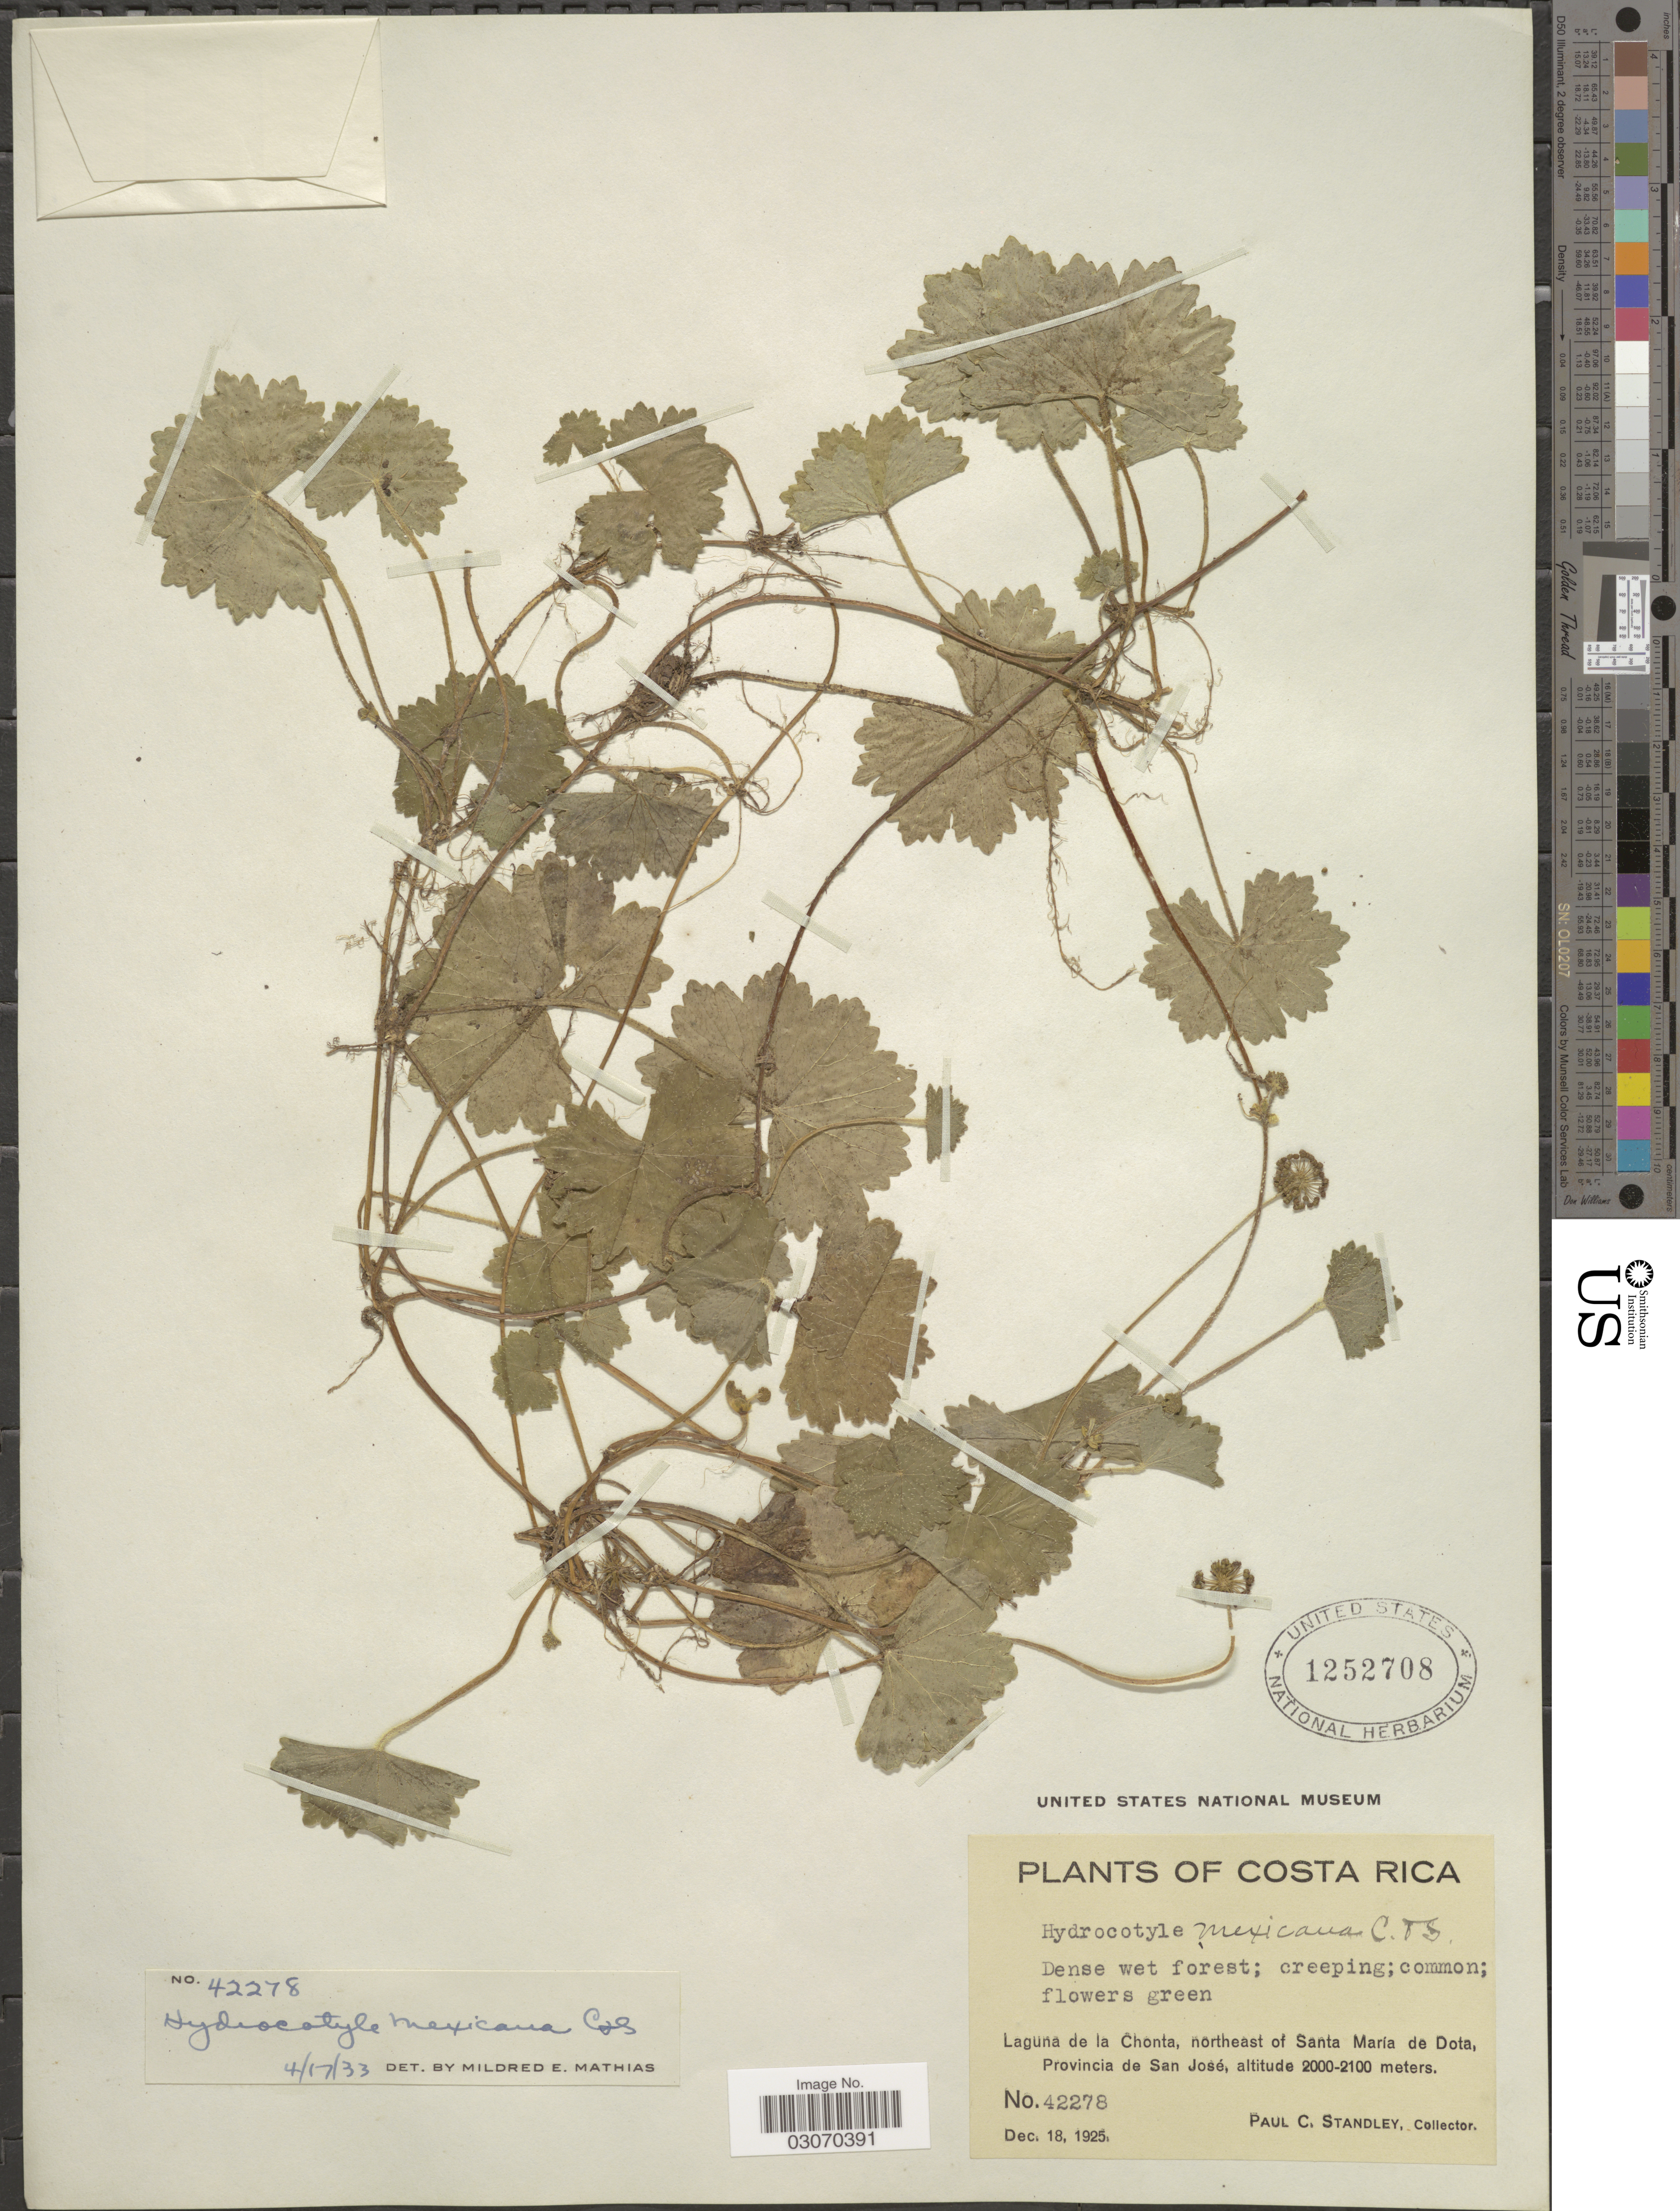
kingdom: Plantae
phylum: Tracheophyta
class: Magnoliopsida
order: Apiales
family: Araliaceae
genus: Hydrocotyle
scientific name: Hydrocotyle mexicana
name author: Schltdl. & Cham.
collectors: P. C. Standley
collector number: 42278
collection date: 1925-12-18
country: Costa Rica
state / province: San José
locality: Laguna de la Chonta, northeast of Santa María de Dota.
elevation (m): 2000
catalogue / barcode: US 1252708